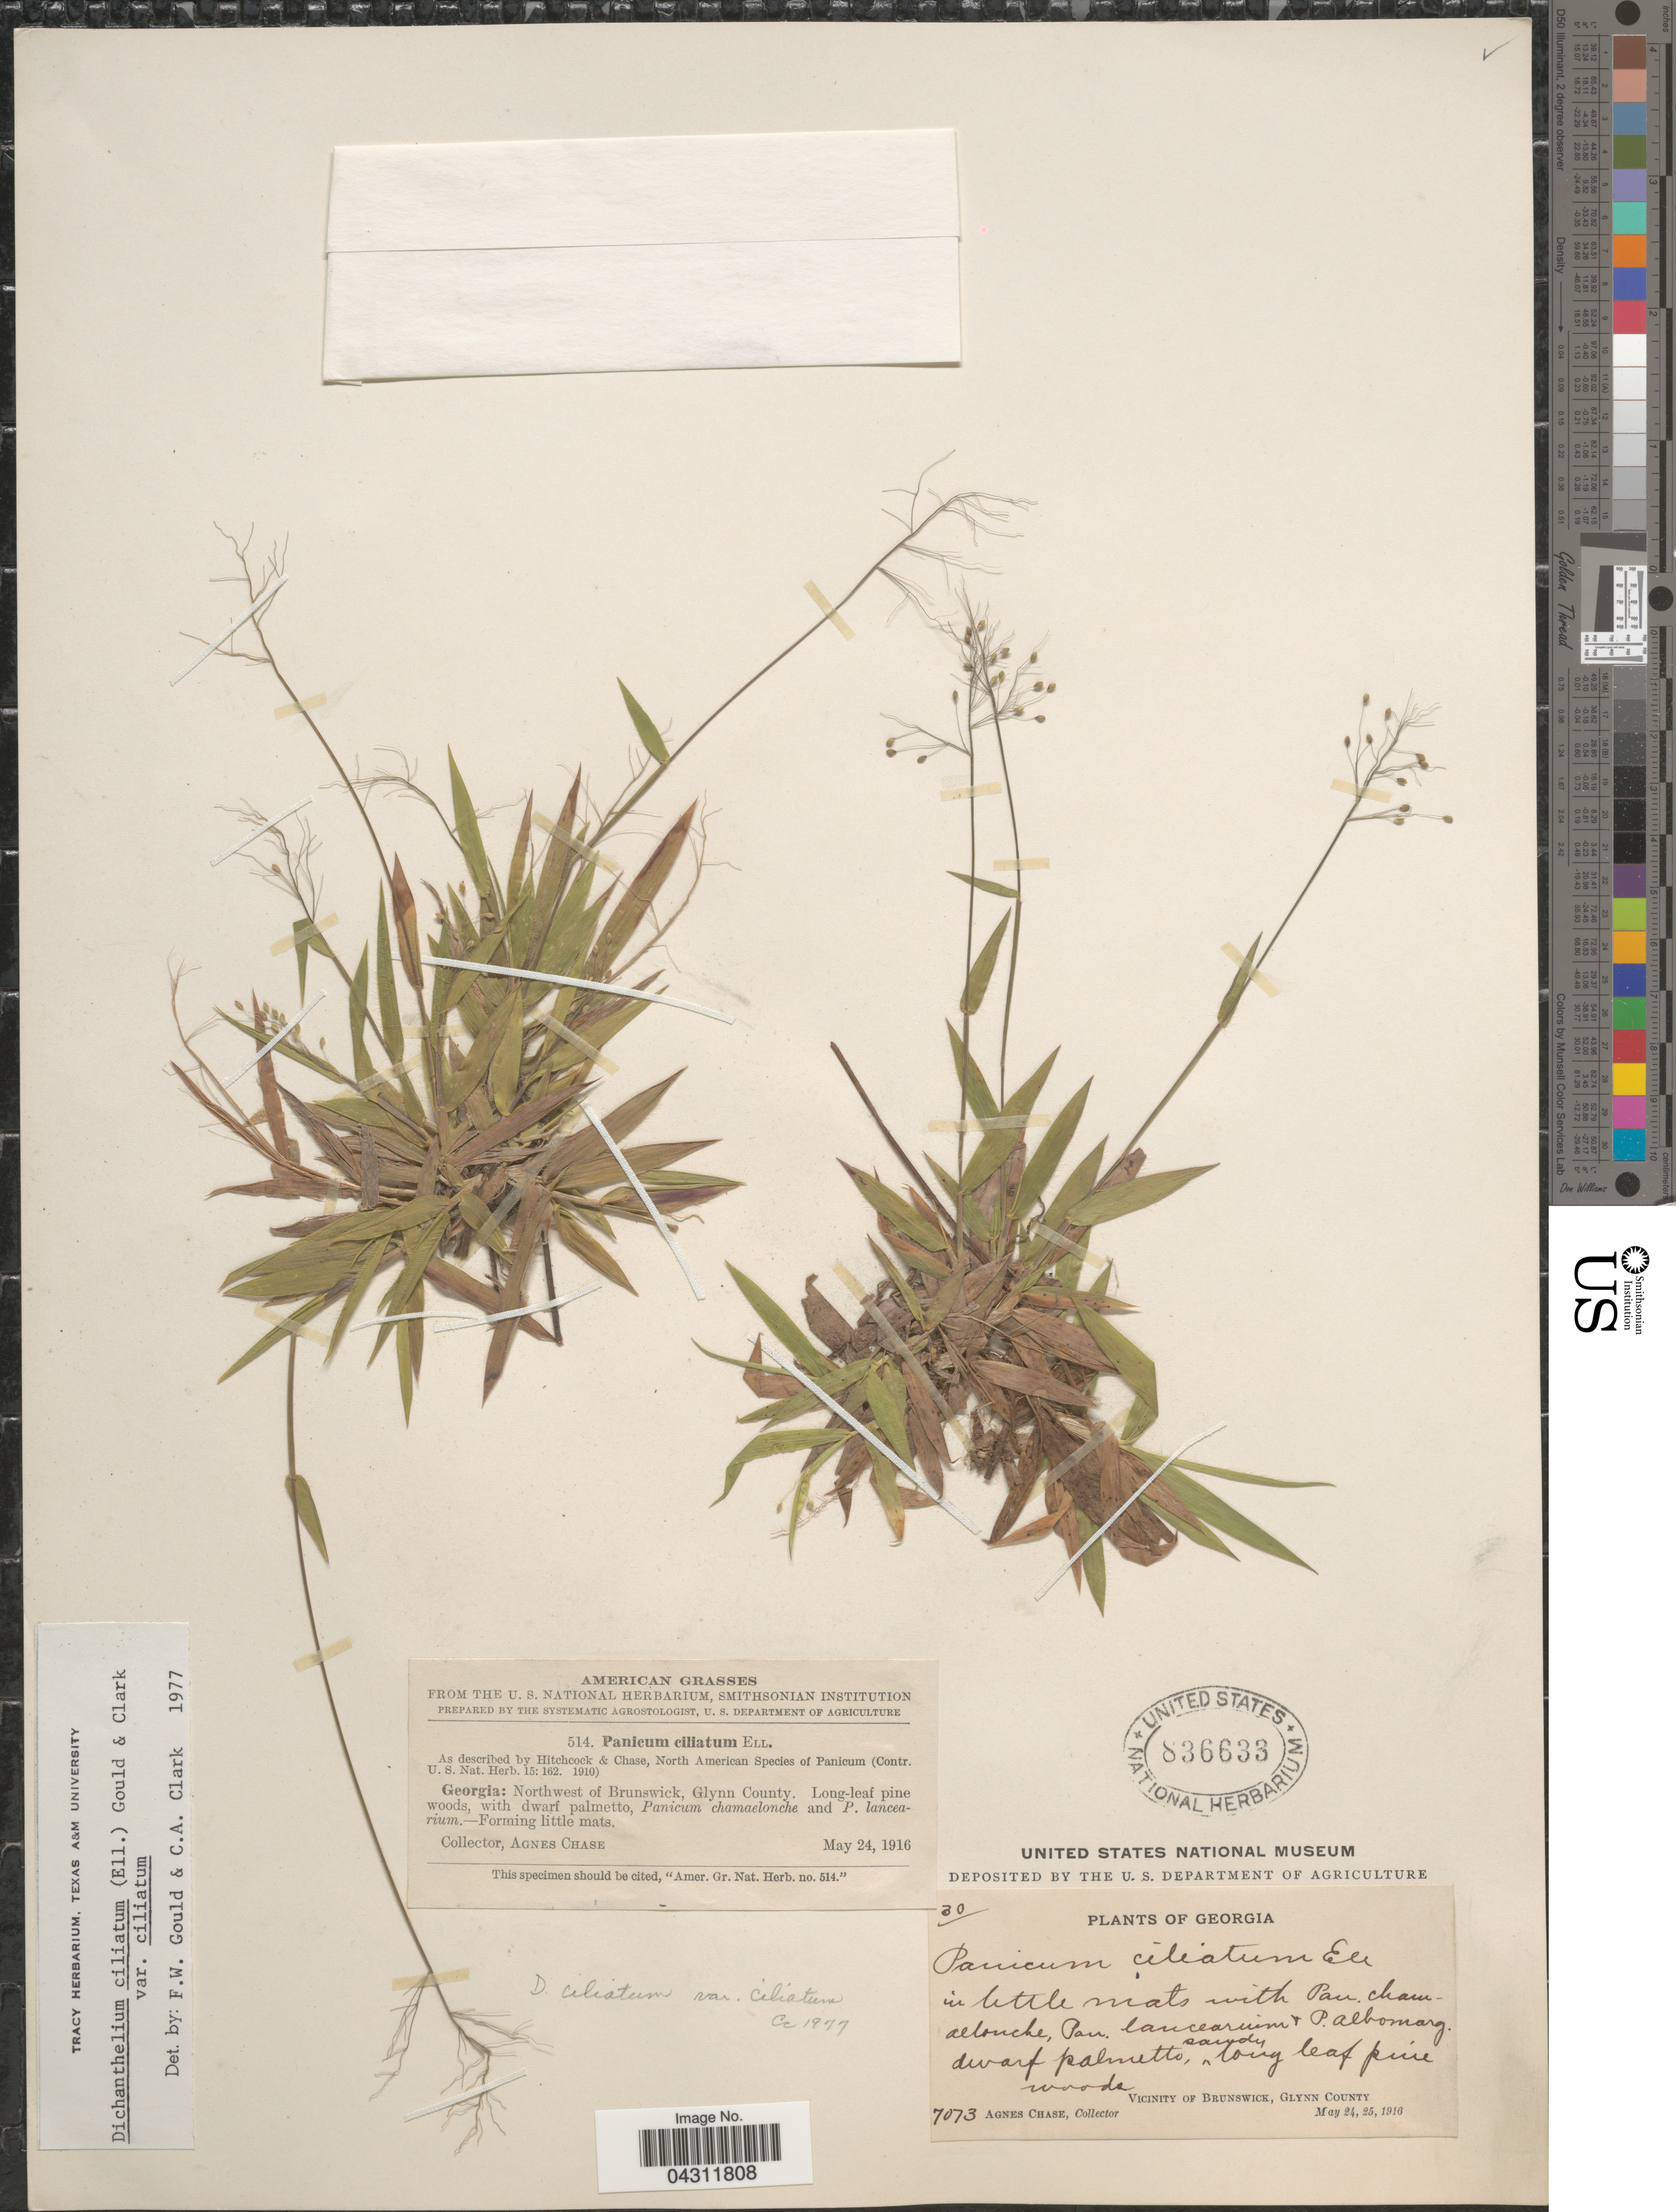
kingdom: Plantae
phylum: Tracheophyta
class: Liliopsida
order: Poales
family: Poaceae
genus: Dichanthelium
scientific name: Dichanthelium strigosum var. leucoblepharis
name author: (Trin.) Freckmann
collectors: A. Chase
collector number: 514/7073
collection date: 1916-05-24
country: United States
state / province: Georgia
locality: Northwest of Brunswick, Glynn County. Vicinity of Brunswick.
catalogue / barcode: US 836633